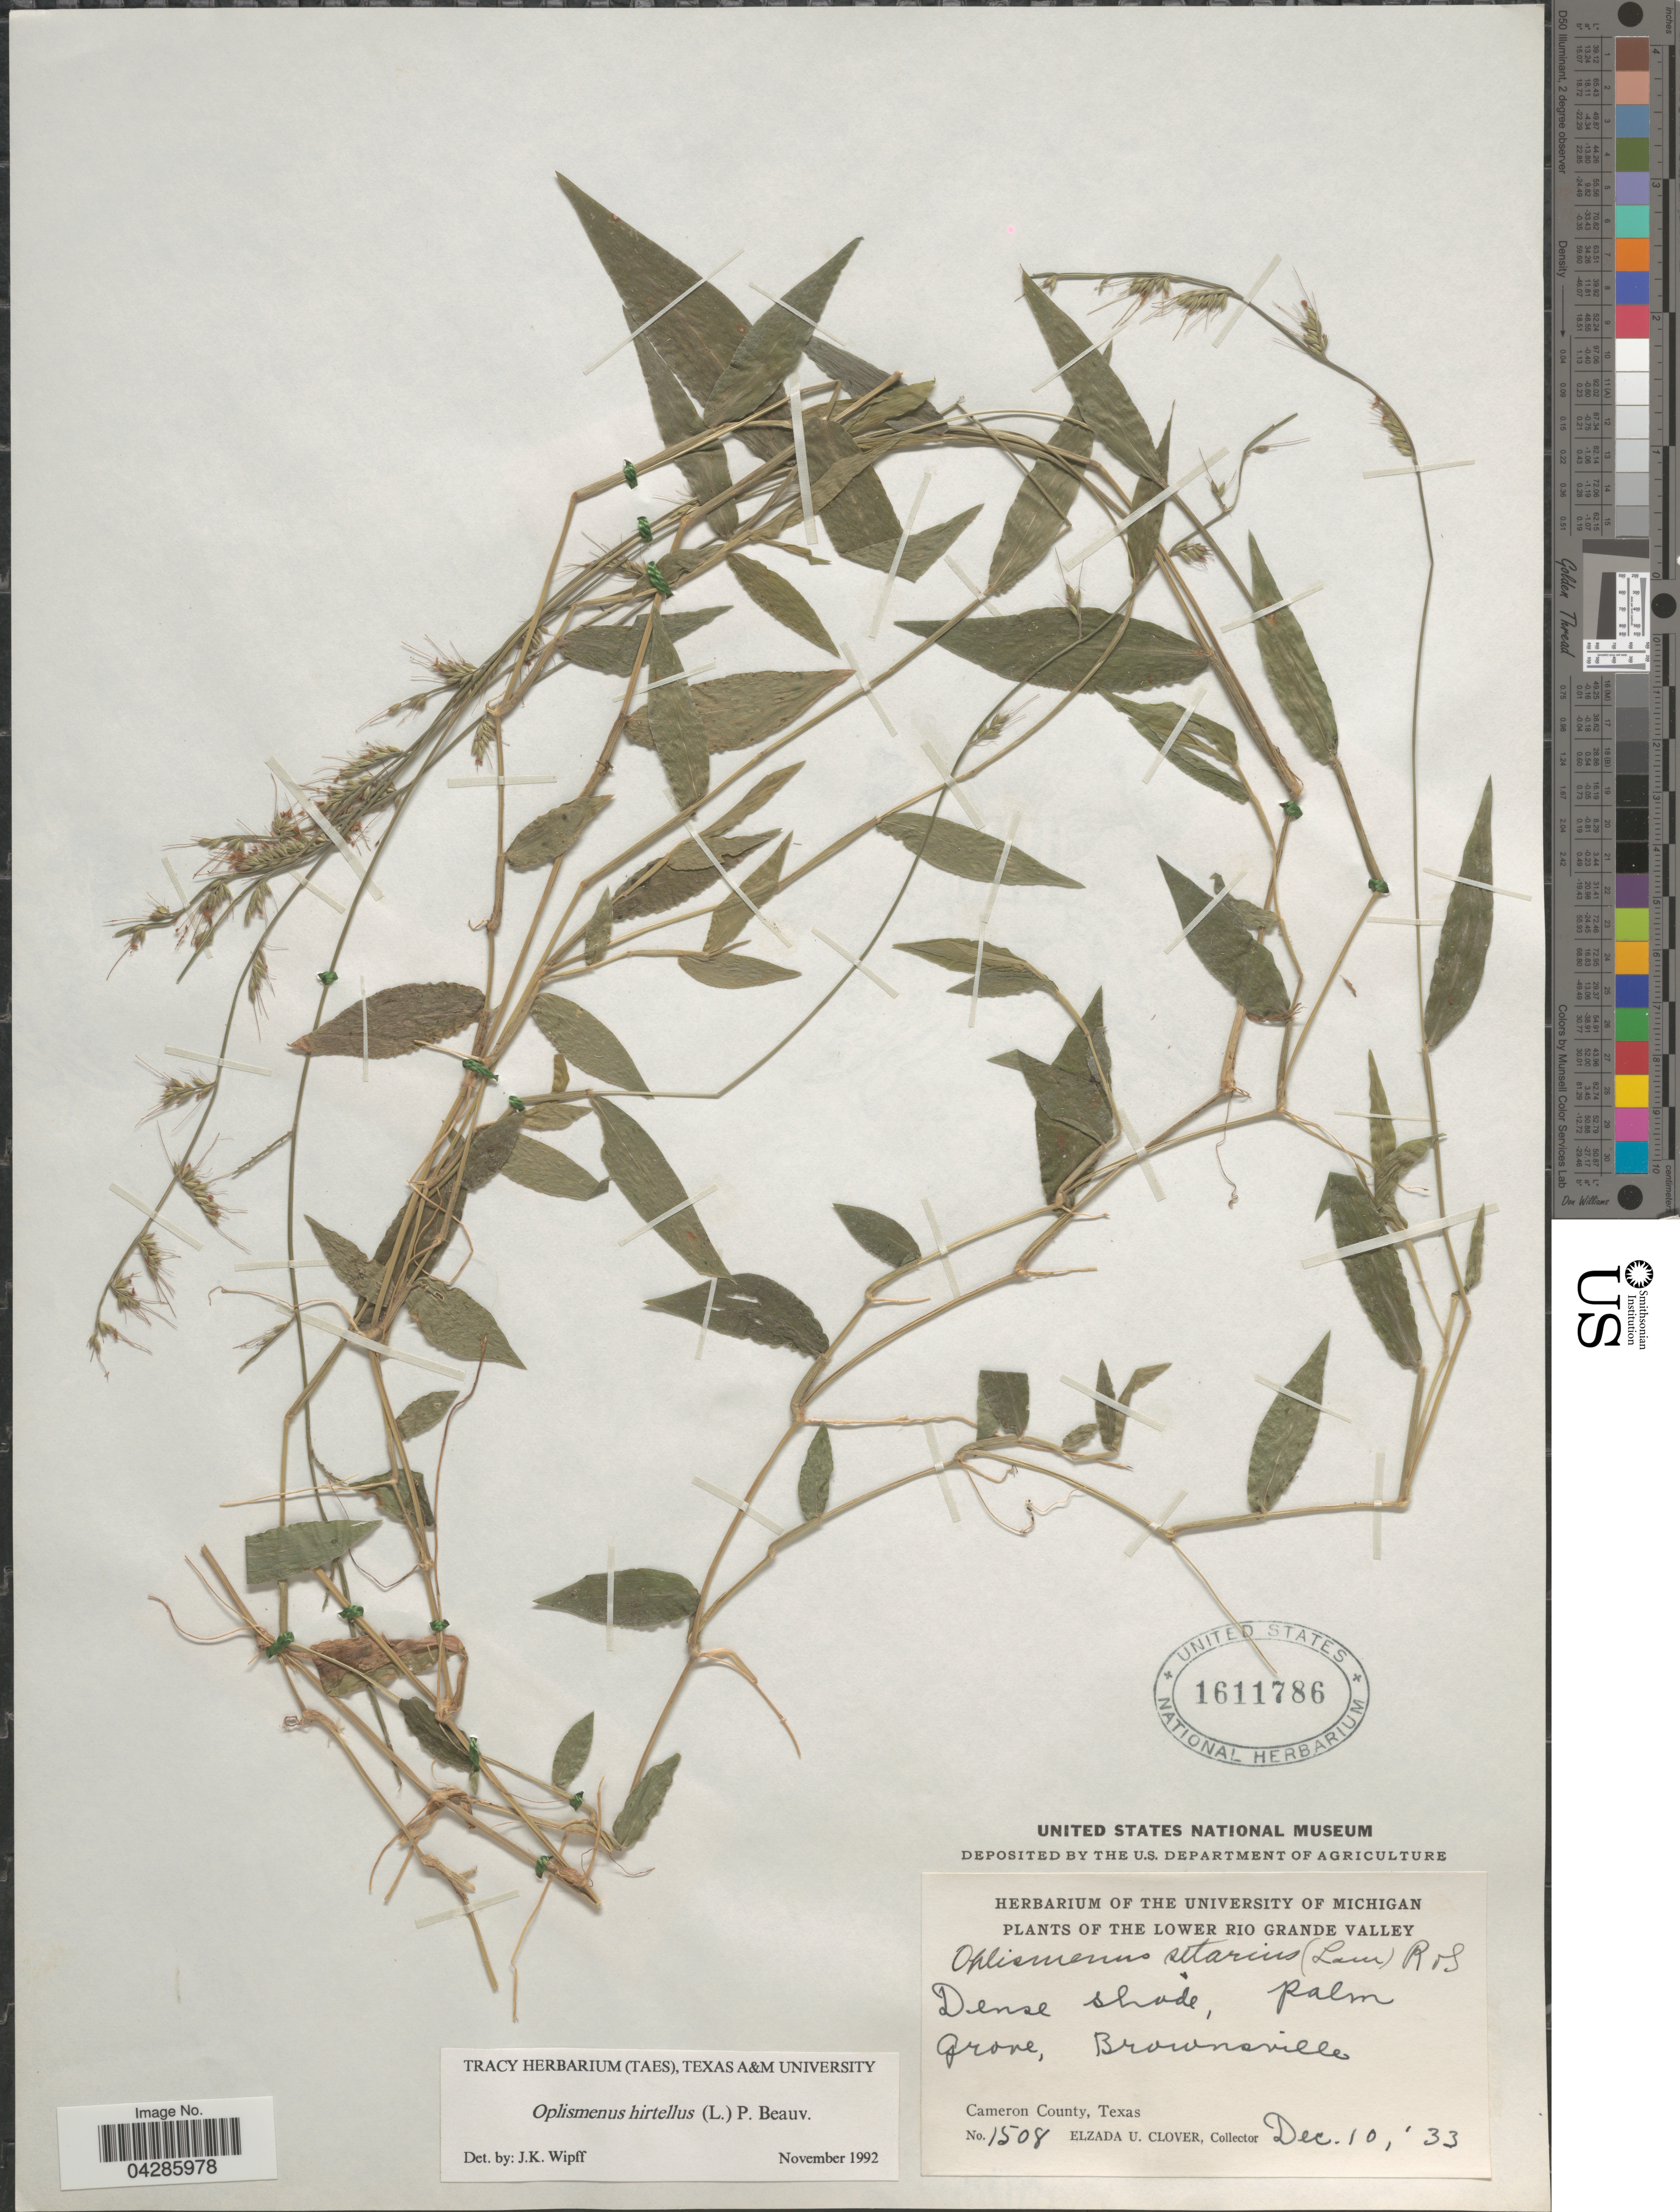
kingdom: Plantae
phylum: Tracheophyta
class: Liliopsida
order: Poales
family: Poaceae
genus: Oplismenus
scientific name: Oplismenus hirtellus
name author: (L.) P. Beauv.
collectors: E. U. Clover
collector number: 1508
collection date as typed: Transcribed d/m/y: 10/12/33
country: United States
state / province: Texas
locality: Lower Rio Grande Valley. Dense shade, palm grove, Brownsville. Cameron County.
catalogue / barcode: US 1611786